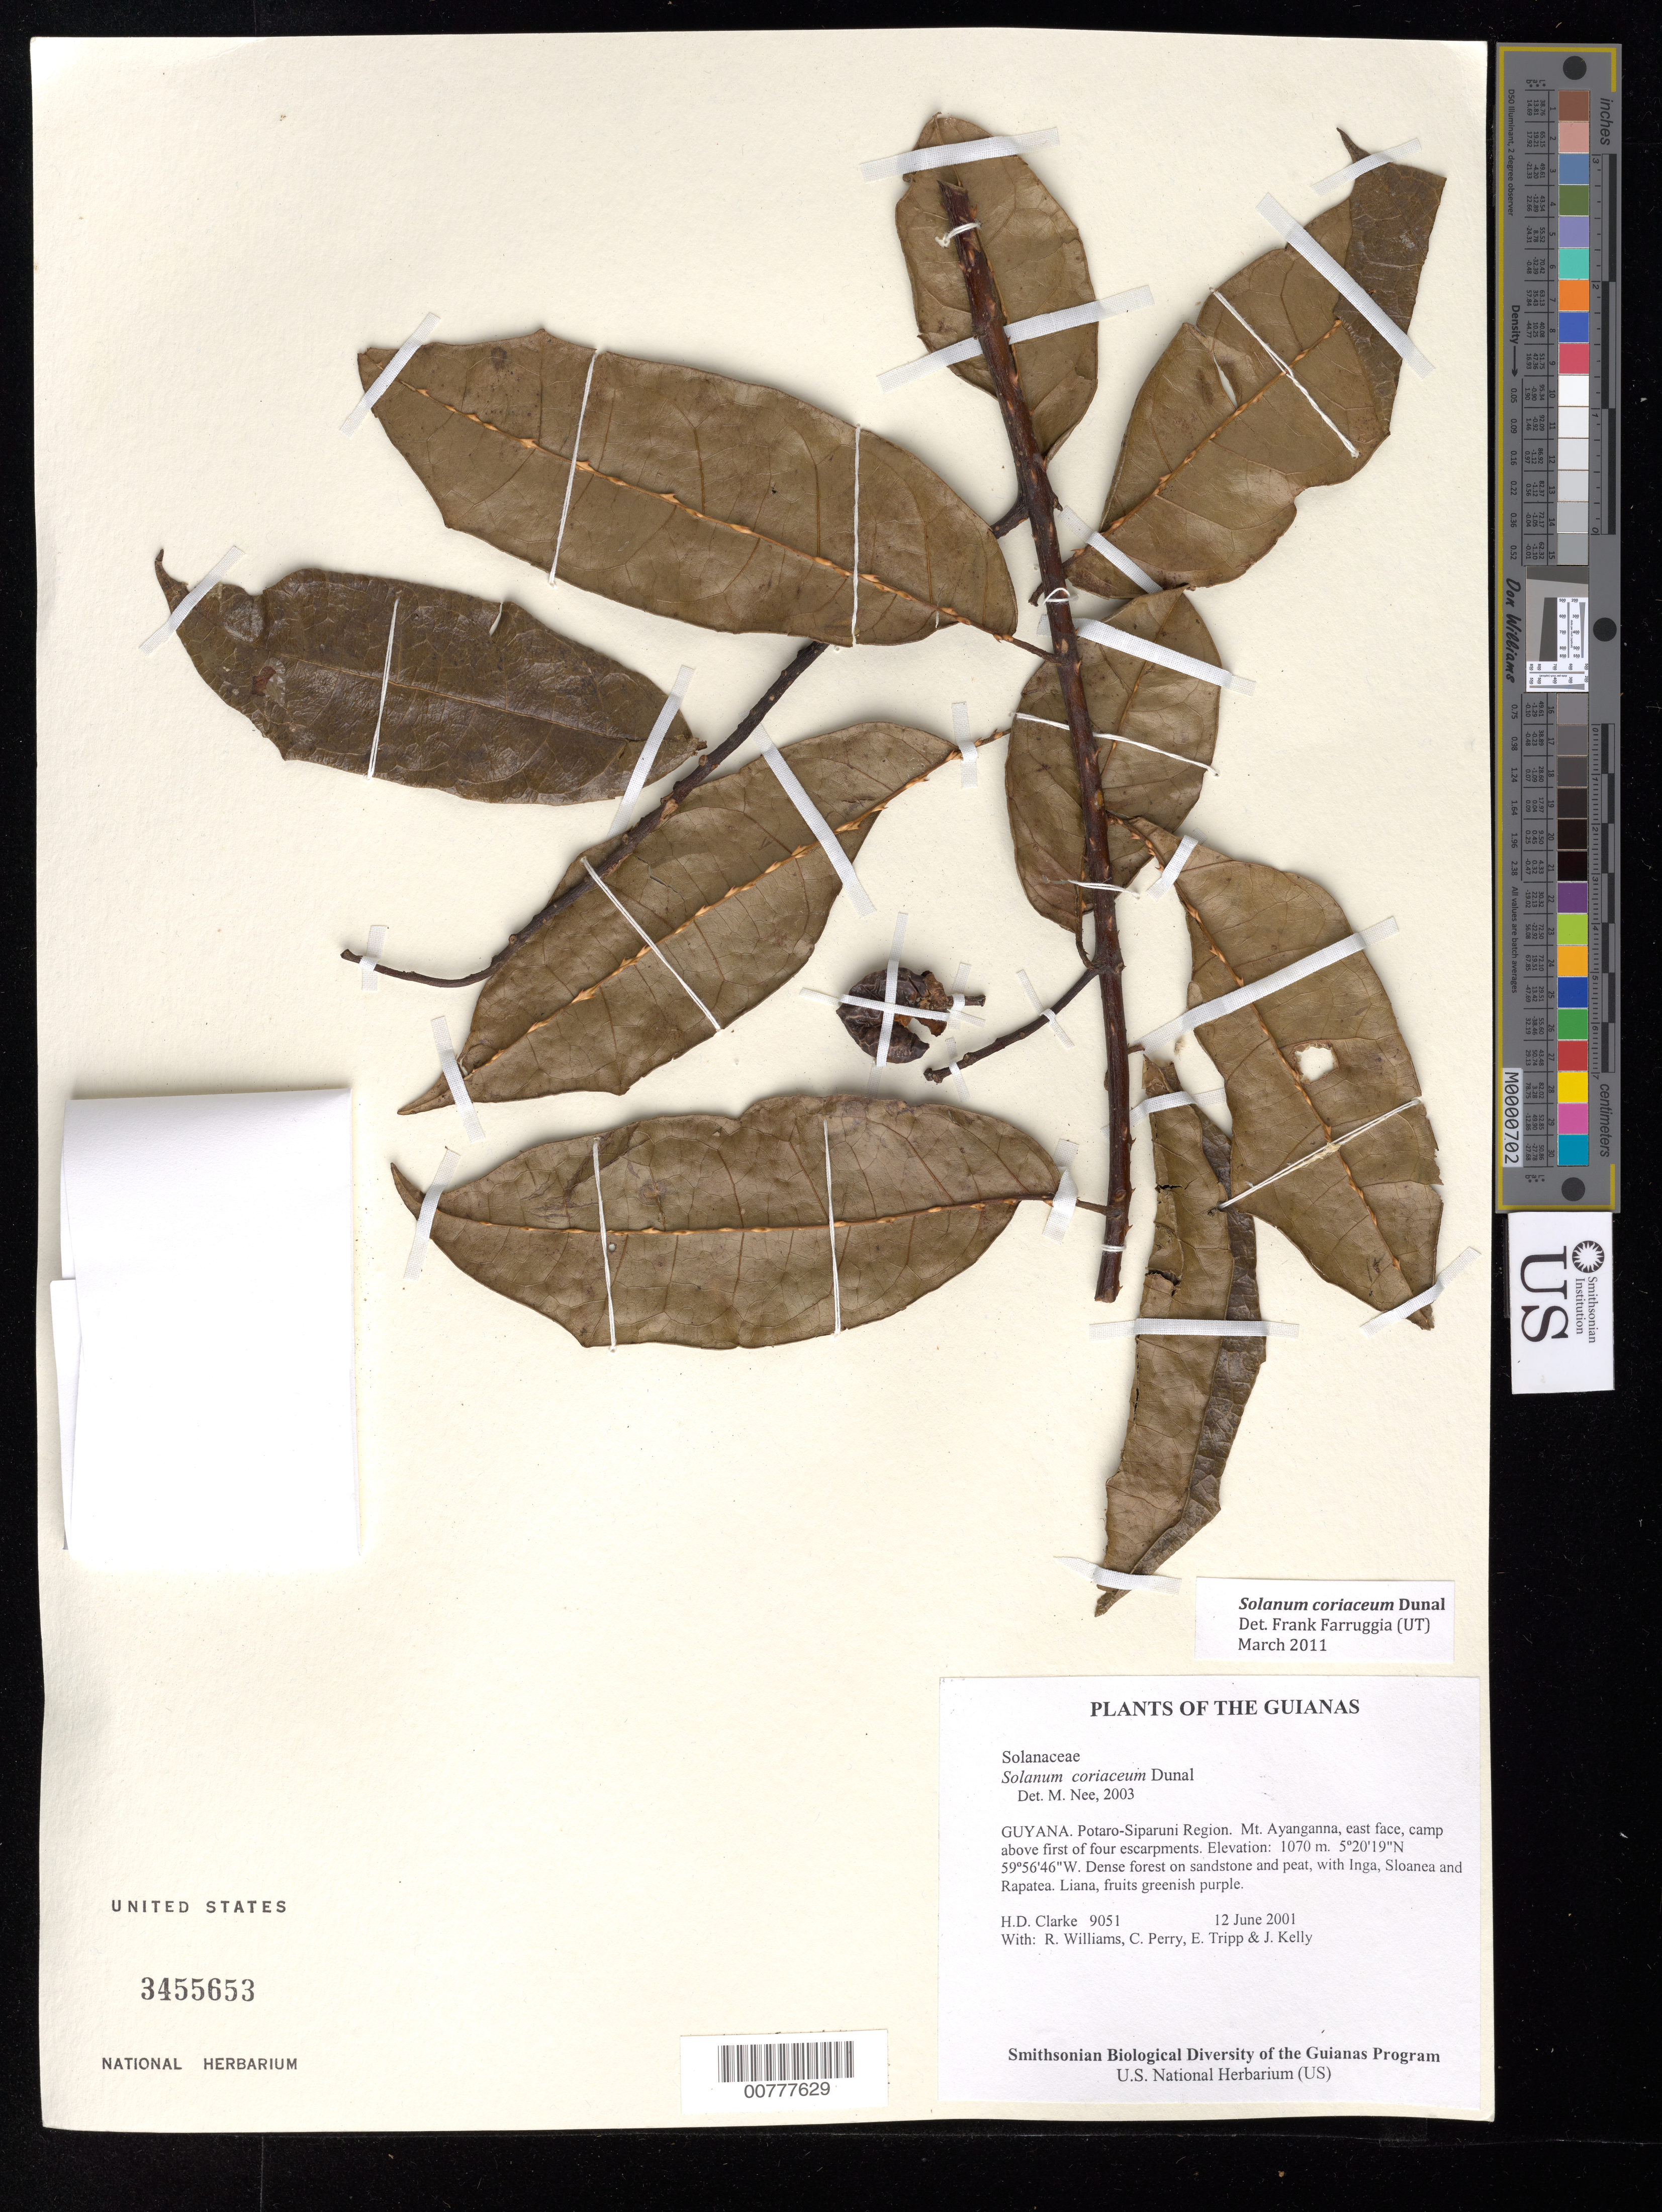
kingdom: Plantae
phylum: Tracheophyta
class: Magnoliopsida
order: Solanales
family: Solanaceae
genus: Solanum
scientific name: Solanum coriaceum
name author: Dunal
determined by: Nee, Michael H.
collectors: H. D. Clarke, R. Williams, C. Perry, E. Tripp & J. Kelly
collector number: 9051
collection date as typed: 6 Jun 2001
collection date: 2001-06-06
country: Guyana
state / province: Potaro-Siparuni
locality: Mt. Ayanganna, east face, camp above first of four escarpments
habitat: Dense forest on sandstone and peat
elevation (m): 1070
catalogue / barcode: US 3455653